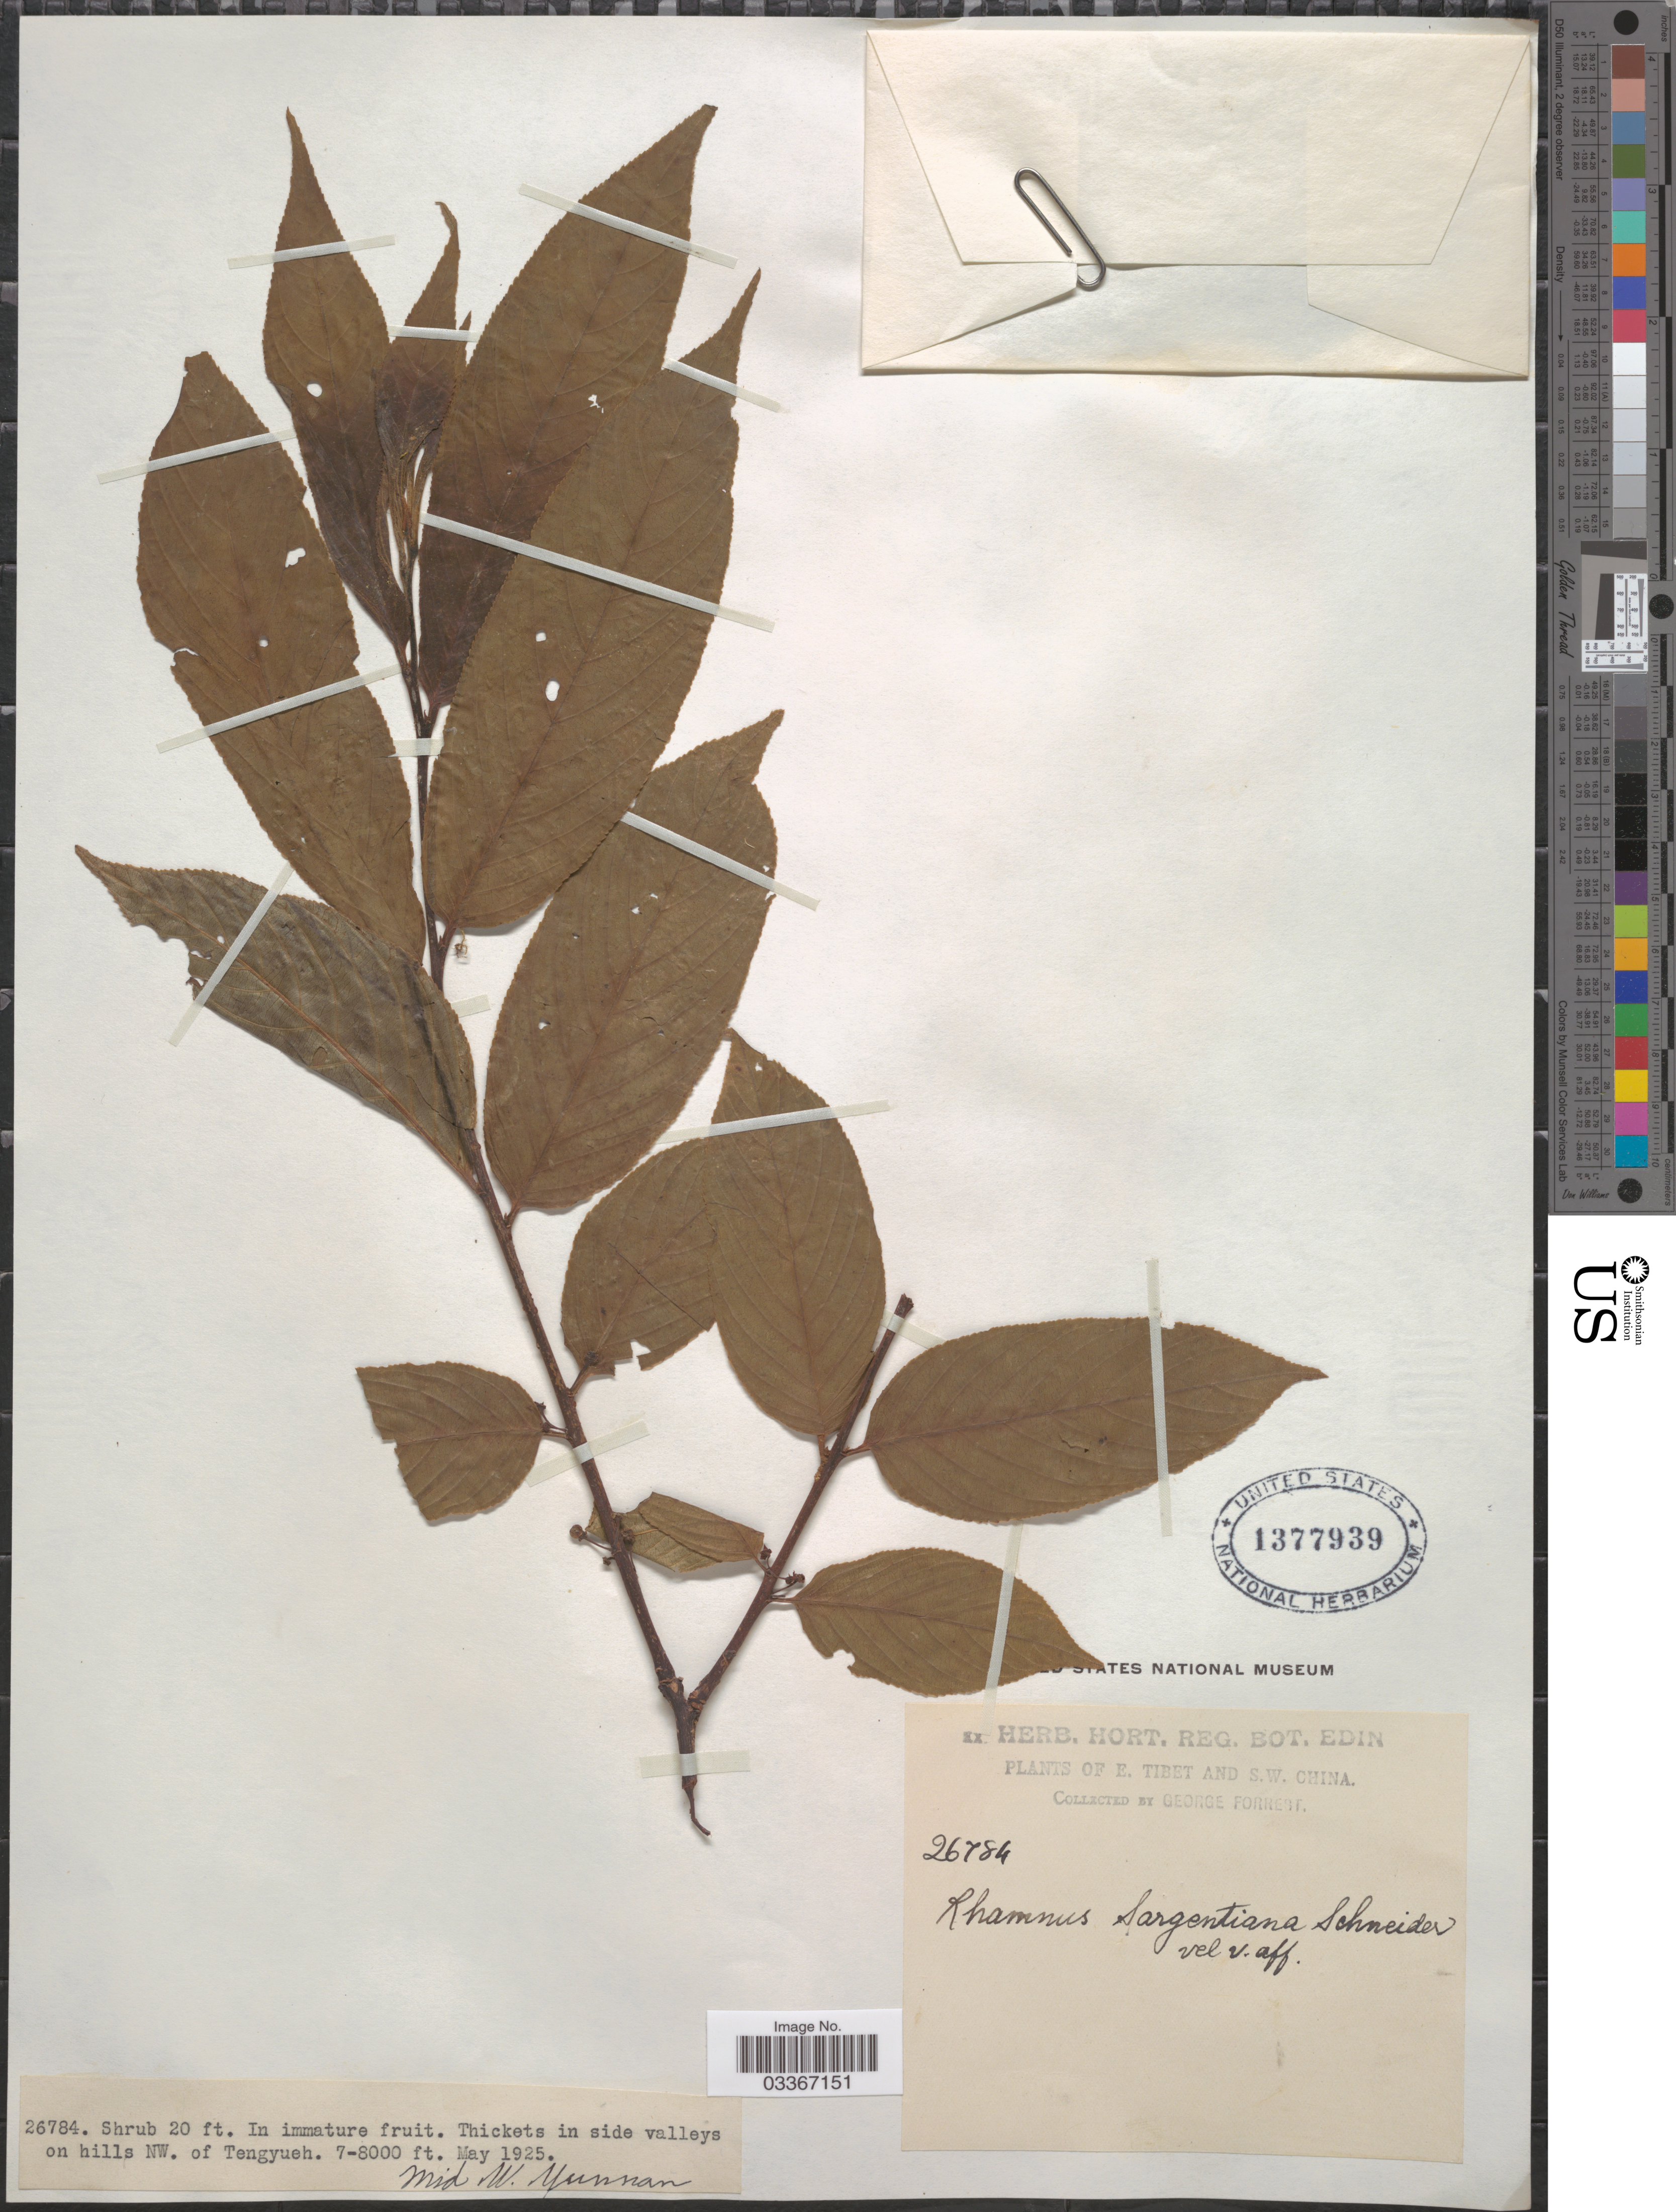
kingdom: Plantae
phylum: Tracheophyta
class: Magnoliopsida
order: Rosales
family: Rhamnaceae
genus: Rhamnus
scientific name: Rhamnus sargentianus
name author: C.K. Schneid. in Sarg.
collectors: G. Forrest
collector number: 26784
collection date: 1925-05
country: China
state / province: Yunnan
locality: E. Tibet and S.W. China. Thickets in side valleys on hills NW. of Tengyueh. Mid. W. Yunnan.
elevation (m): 2134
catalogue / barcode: US 1377939